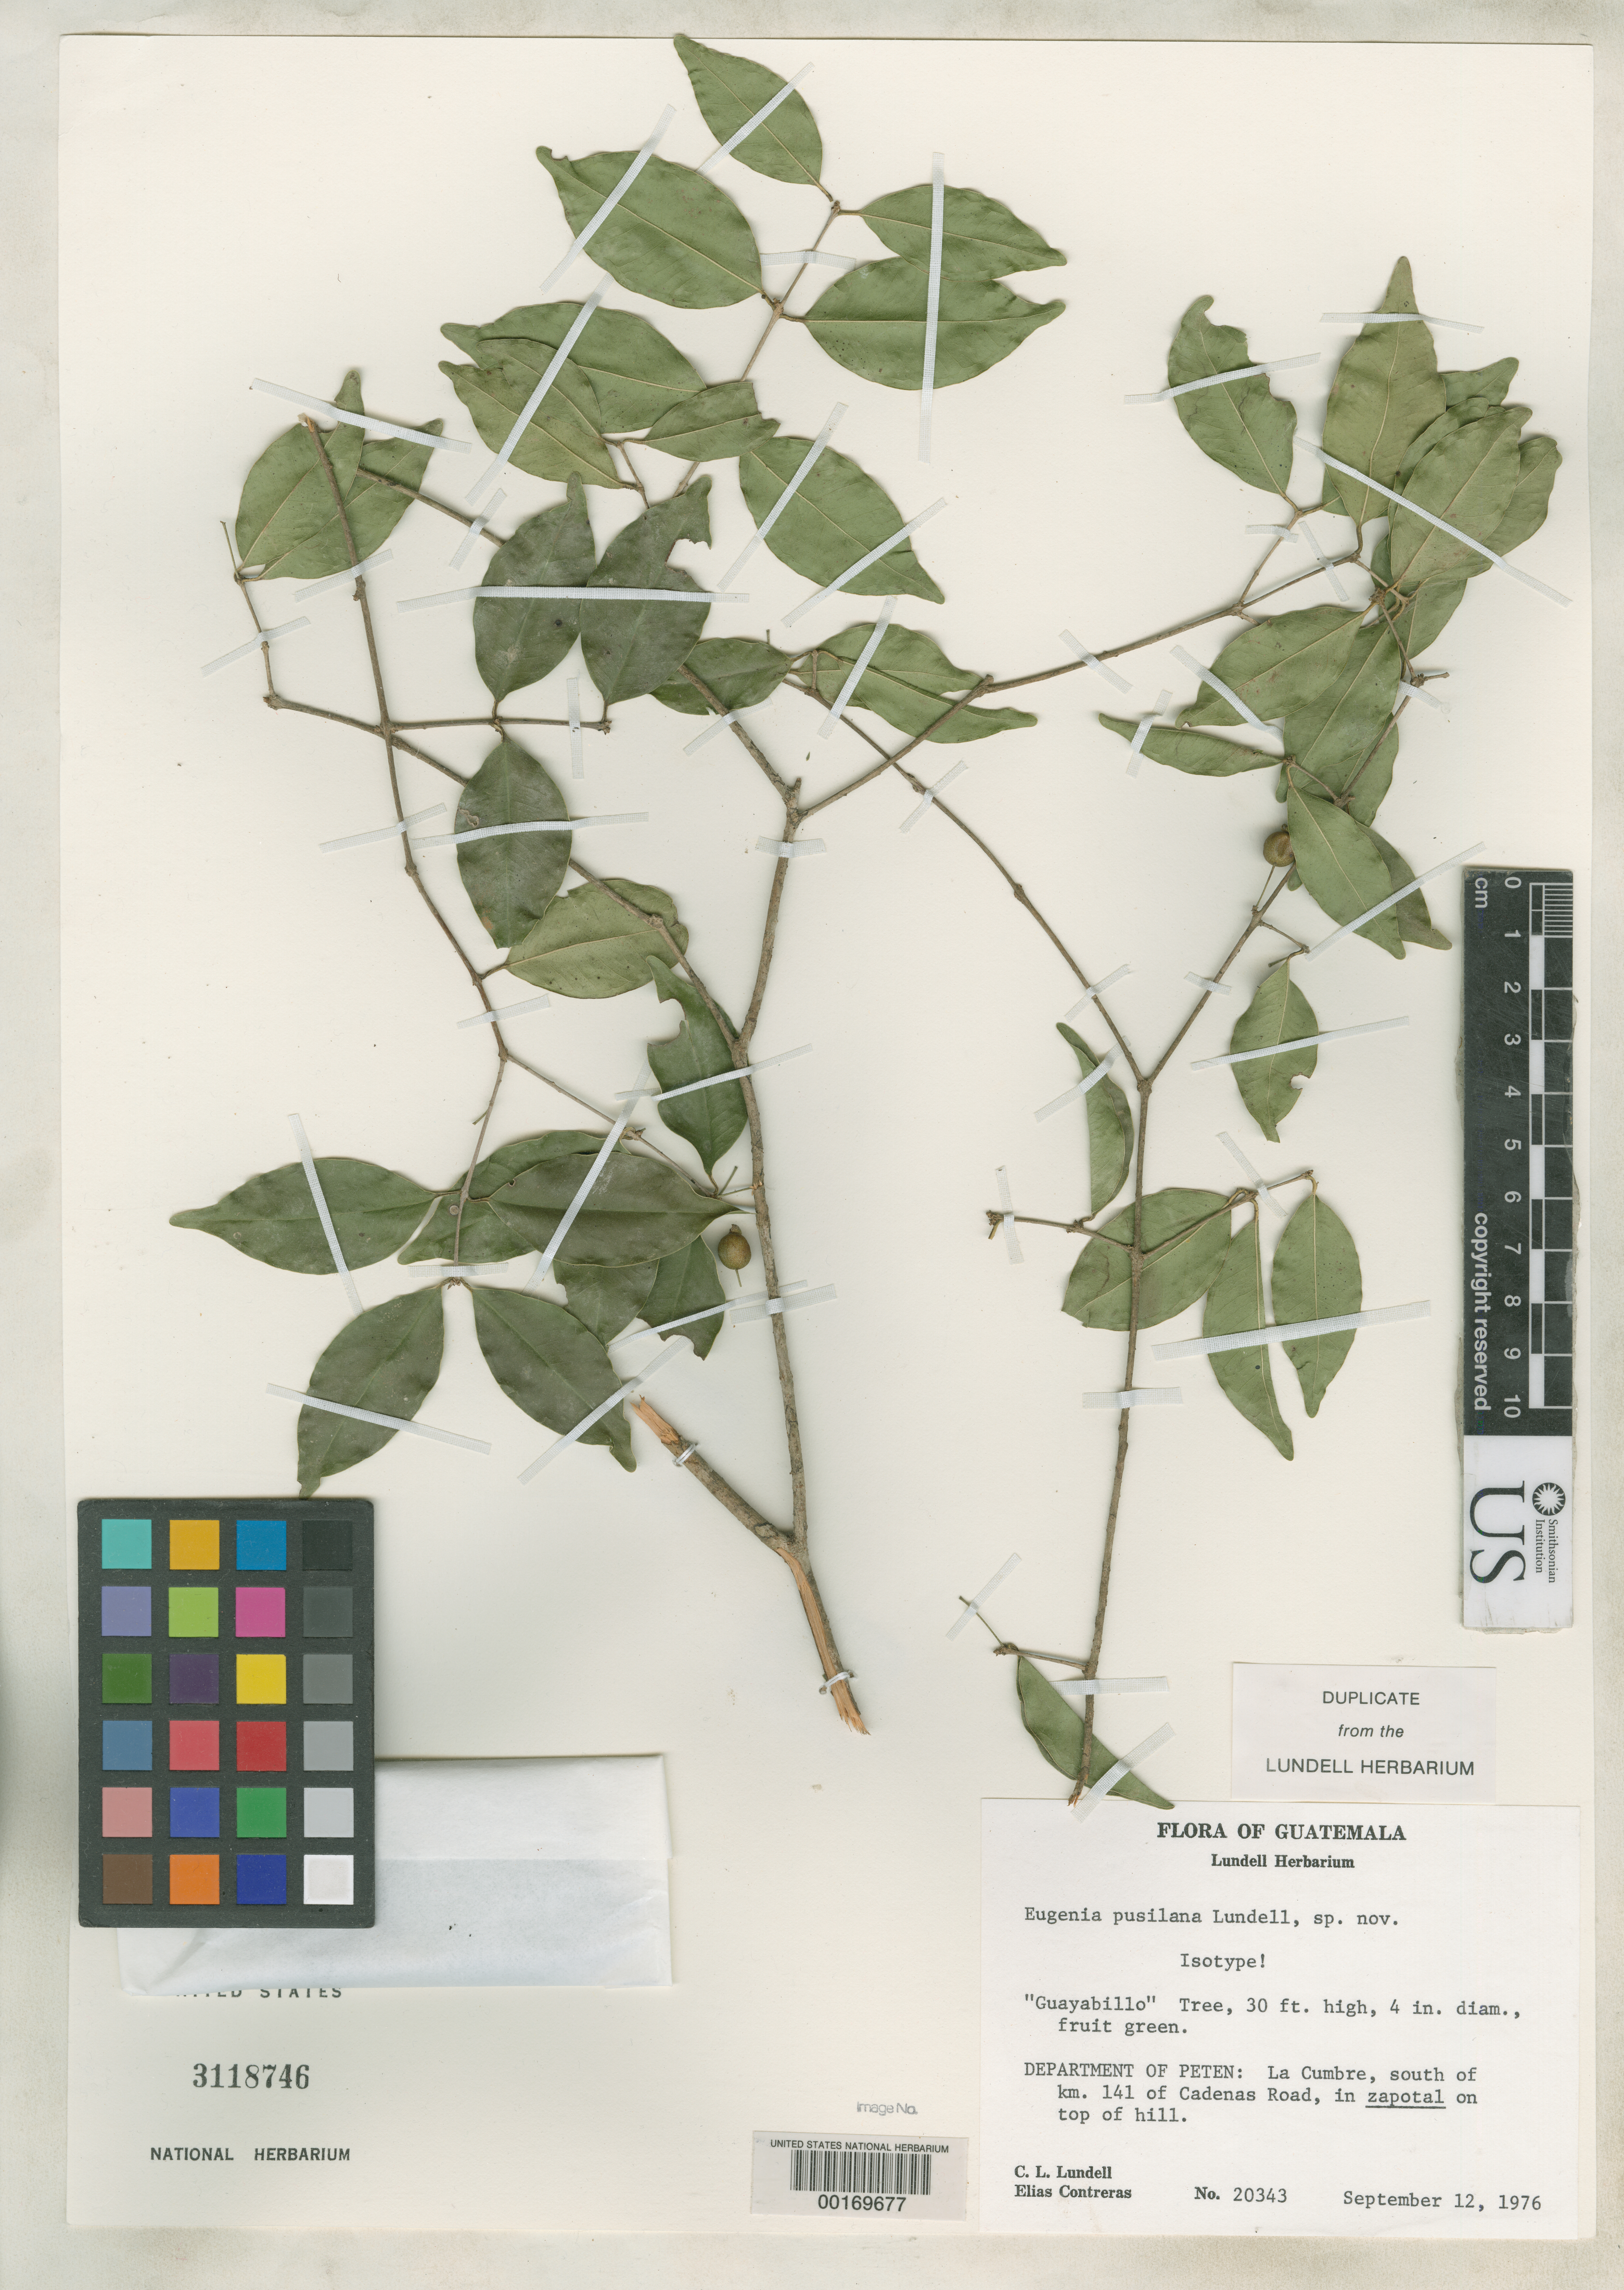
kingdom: Plantae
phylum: Tracheophyta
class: Magnoliopsida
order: Myrtales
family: Myrtaceae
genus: Eugenia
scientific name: Eugenia pusilana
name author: Lundell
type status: Isotype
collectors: C. L. Lundell & E. Contreras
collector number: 20343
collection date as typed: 12 Sep 1976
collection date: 1976-09-12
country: Guatemala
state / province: El Petén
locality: La Cumbre, S of km 141 of Cadenas road, in Zapotal on top of hill.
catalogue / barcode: US 3118746